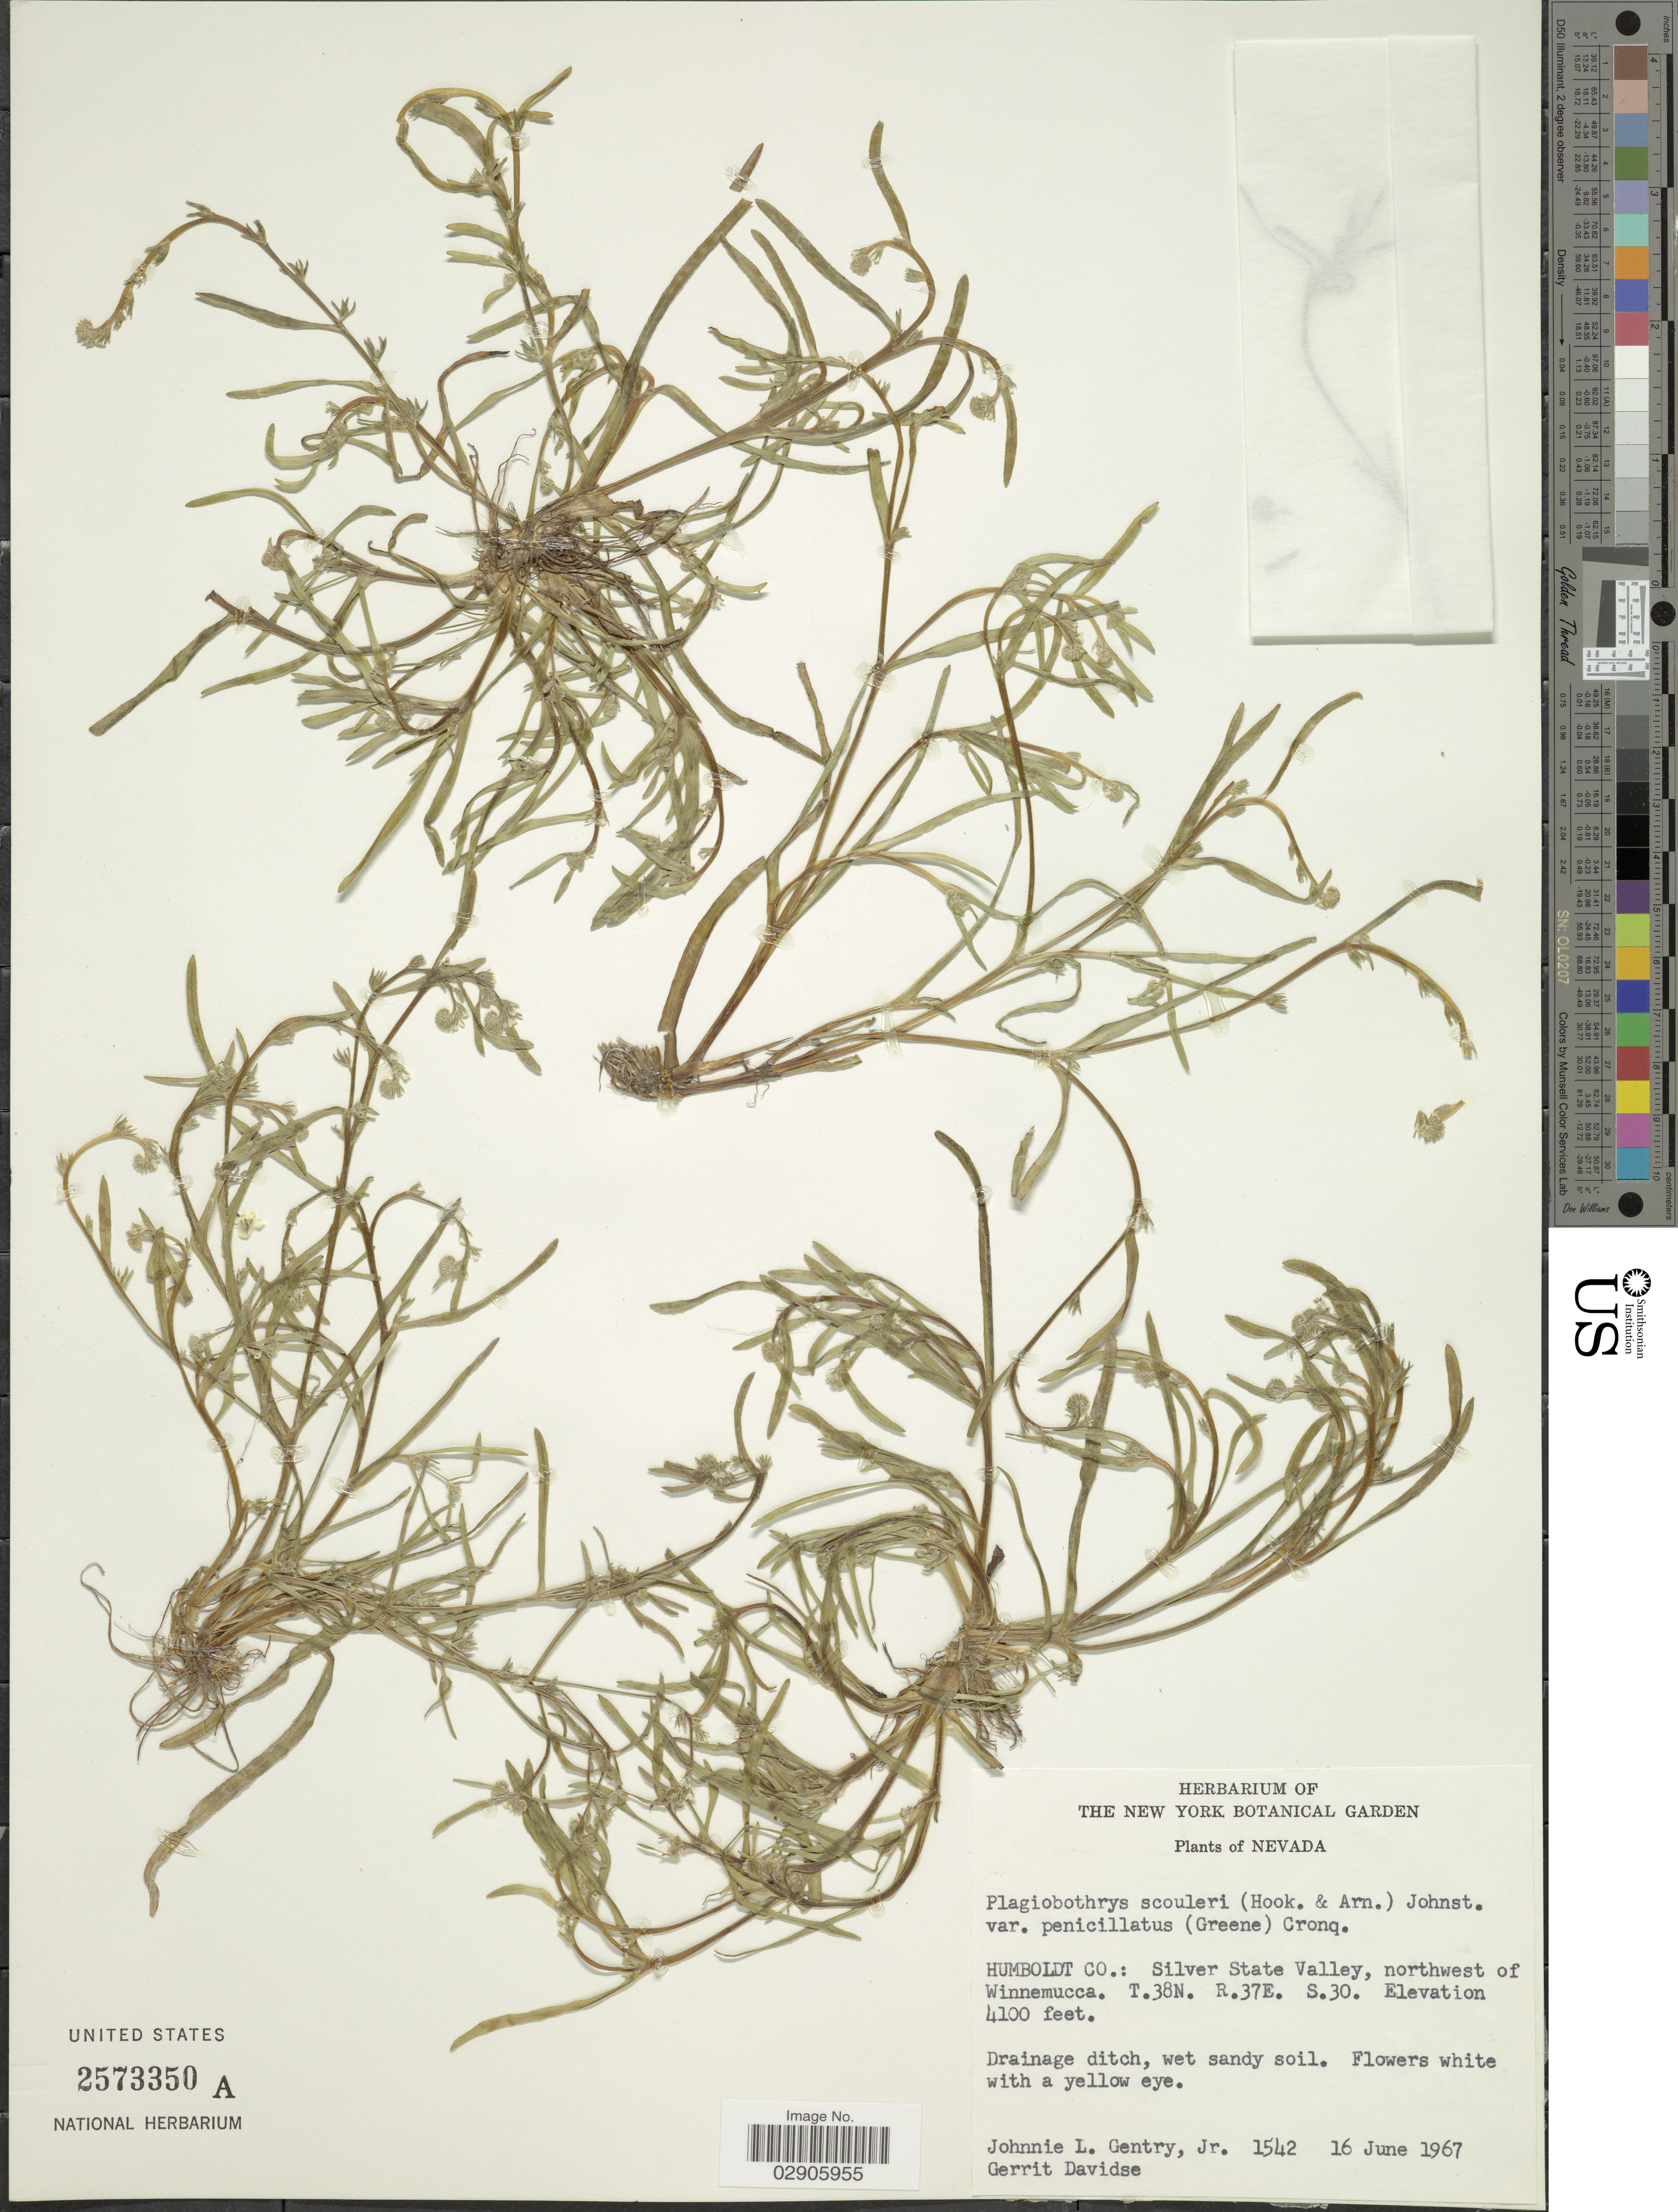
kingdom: Plantae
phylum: Tracheophyta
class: Magnoliopsida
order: Boraginales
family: Boraginaceae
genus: Plagiobothrys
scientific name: Plagiobothrys scouleri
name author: I.M. Johnst.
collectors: J. L. Gentry & G. Davidse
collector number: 1542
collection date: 1967-06-16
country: United States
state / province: Nevada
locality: Humboldt Co.: Silver State Valley, northwest of Winnemucca, T.38N., R.37E., S.30.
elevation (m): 1250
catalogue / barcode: US 2573350A